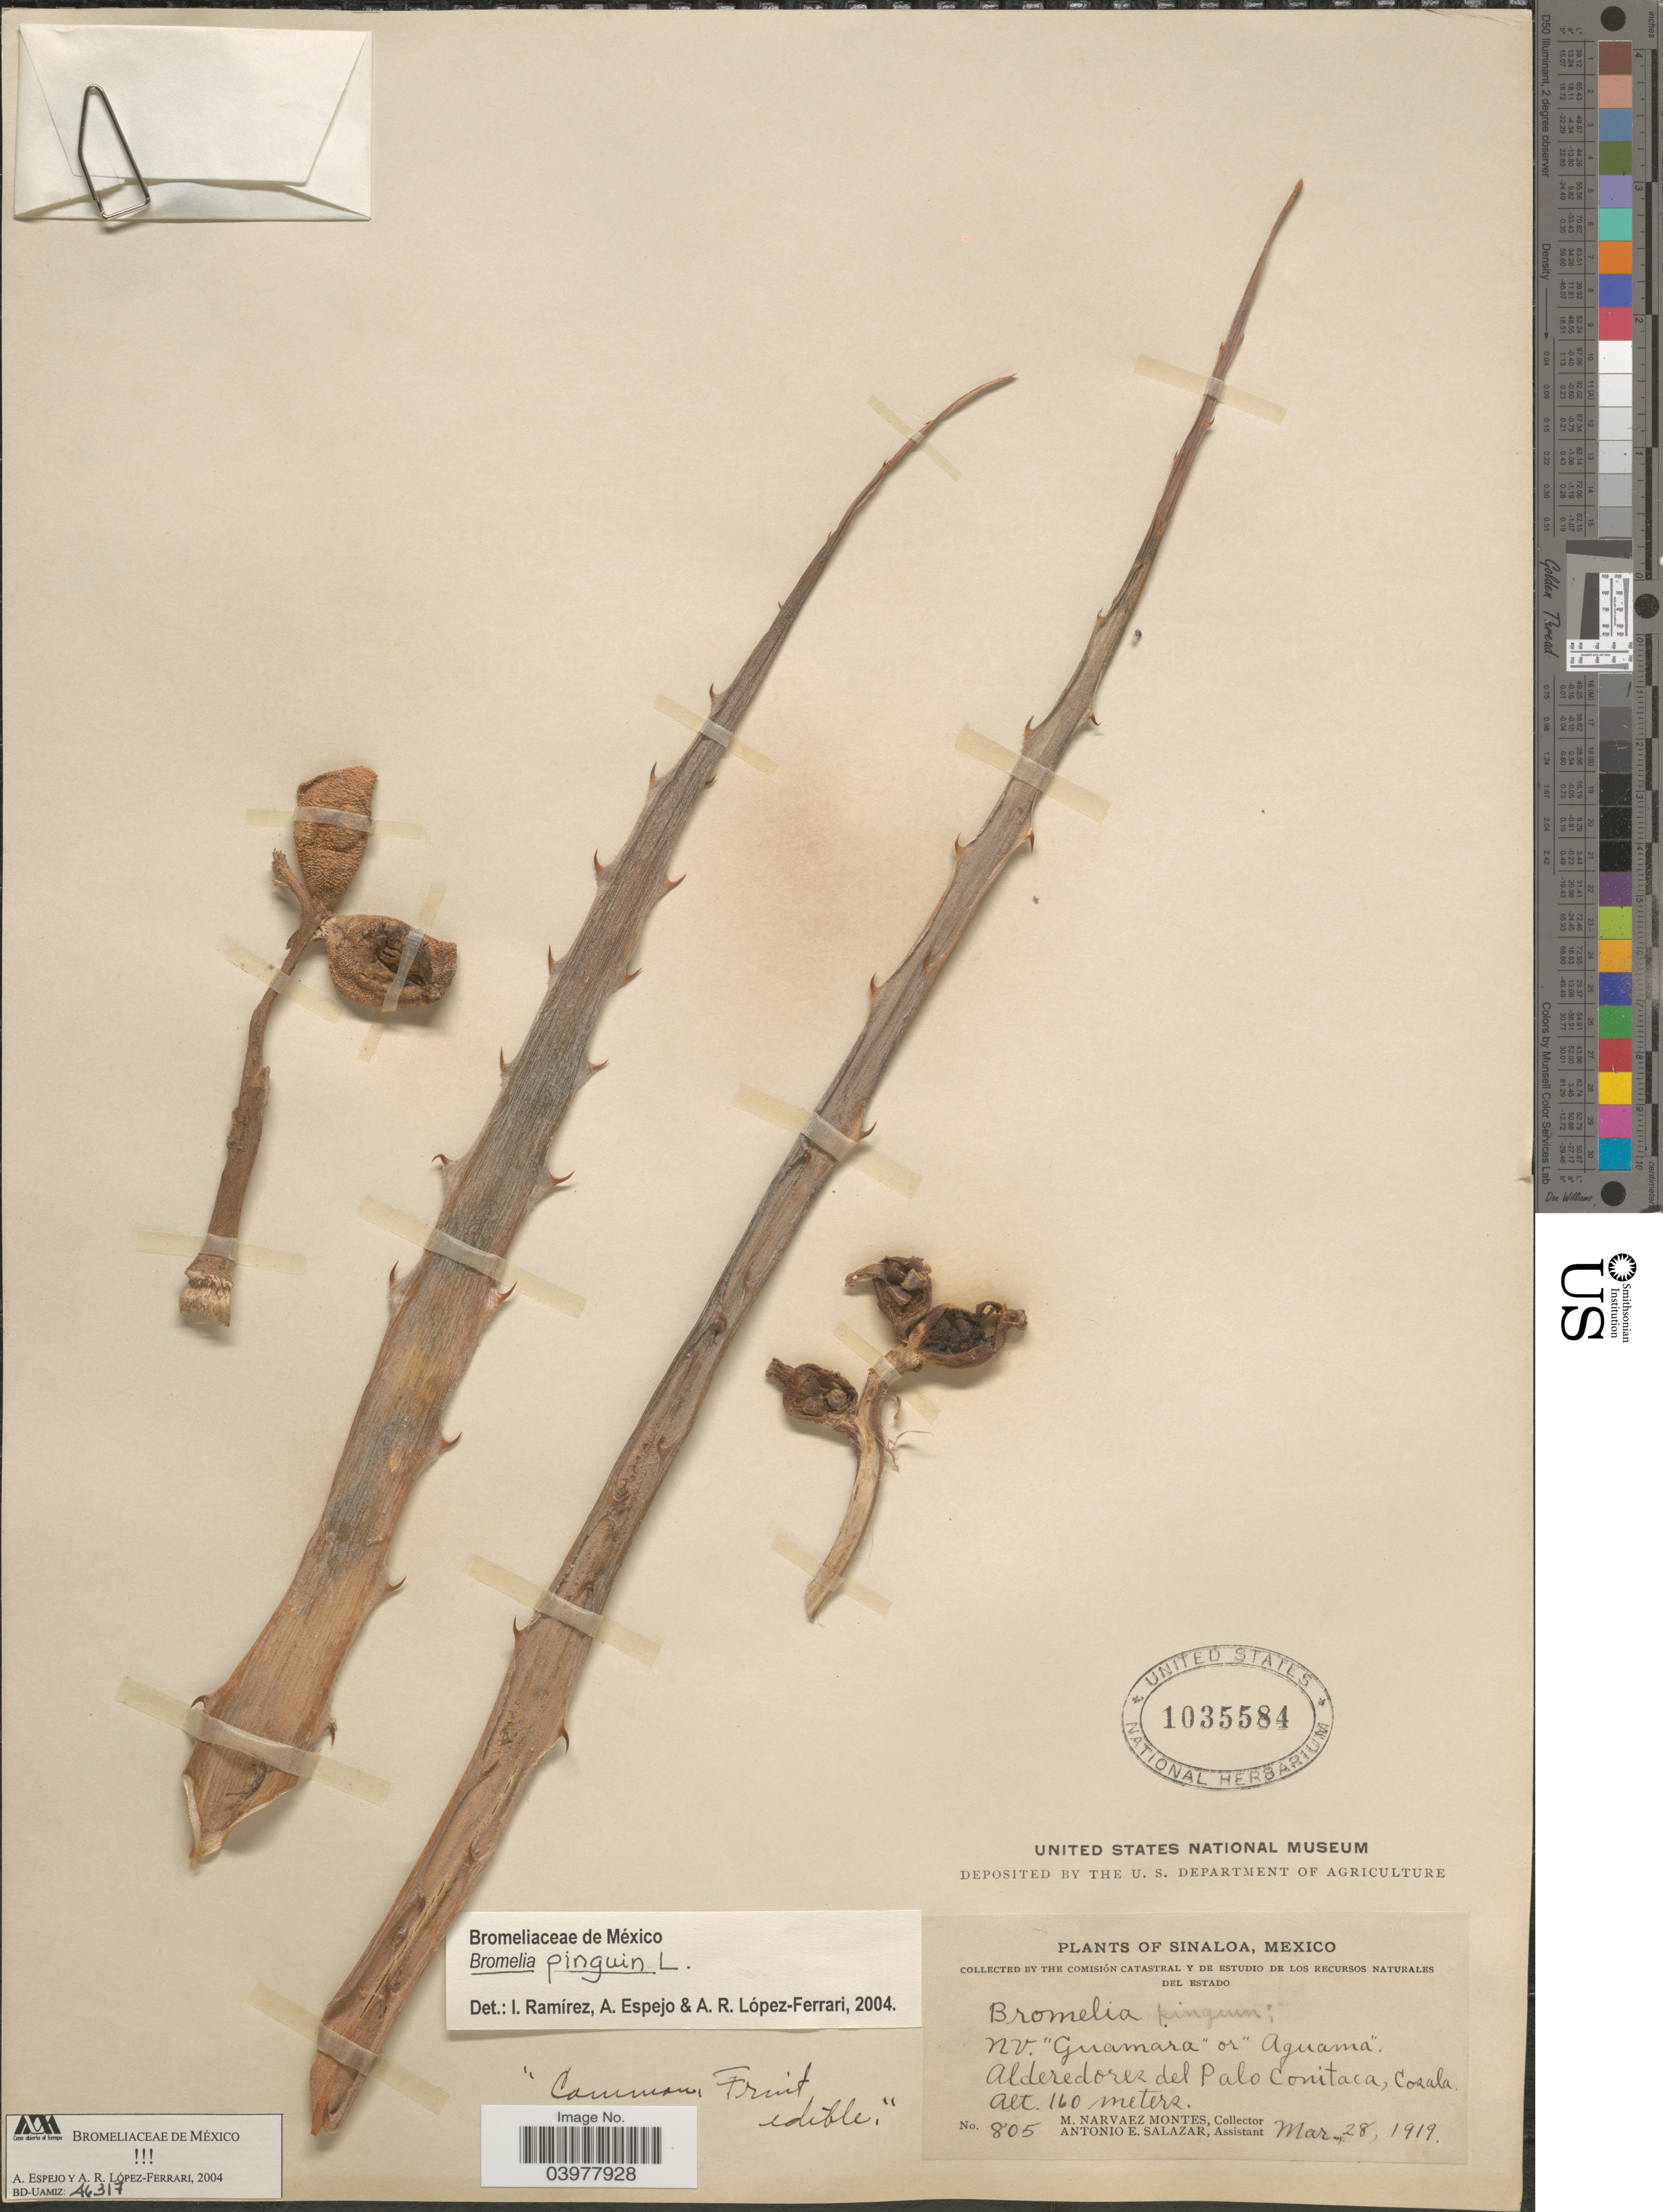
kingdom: Plantae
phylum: Tracheophyta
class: Liliopsida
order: Poales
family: Bromeliaceae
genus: Bromelia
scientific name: Bromelia pinguin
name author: L.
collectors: M. Navarez Montes & A. E. Salazar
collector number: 805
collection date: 1919-03-28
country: Mexico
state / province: Sinaloa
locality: Alderedores del Palo Conitaca, Cosala.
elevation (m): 160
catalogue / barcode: US 1035584